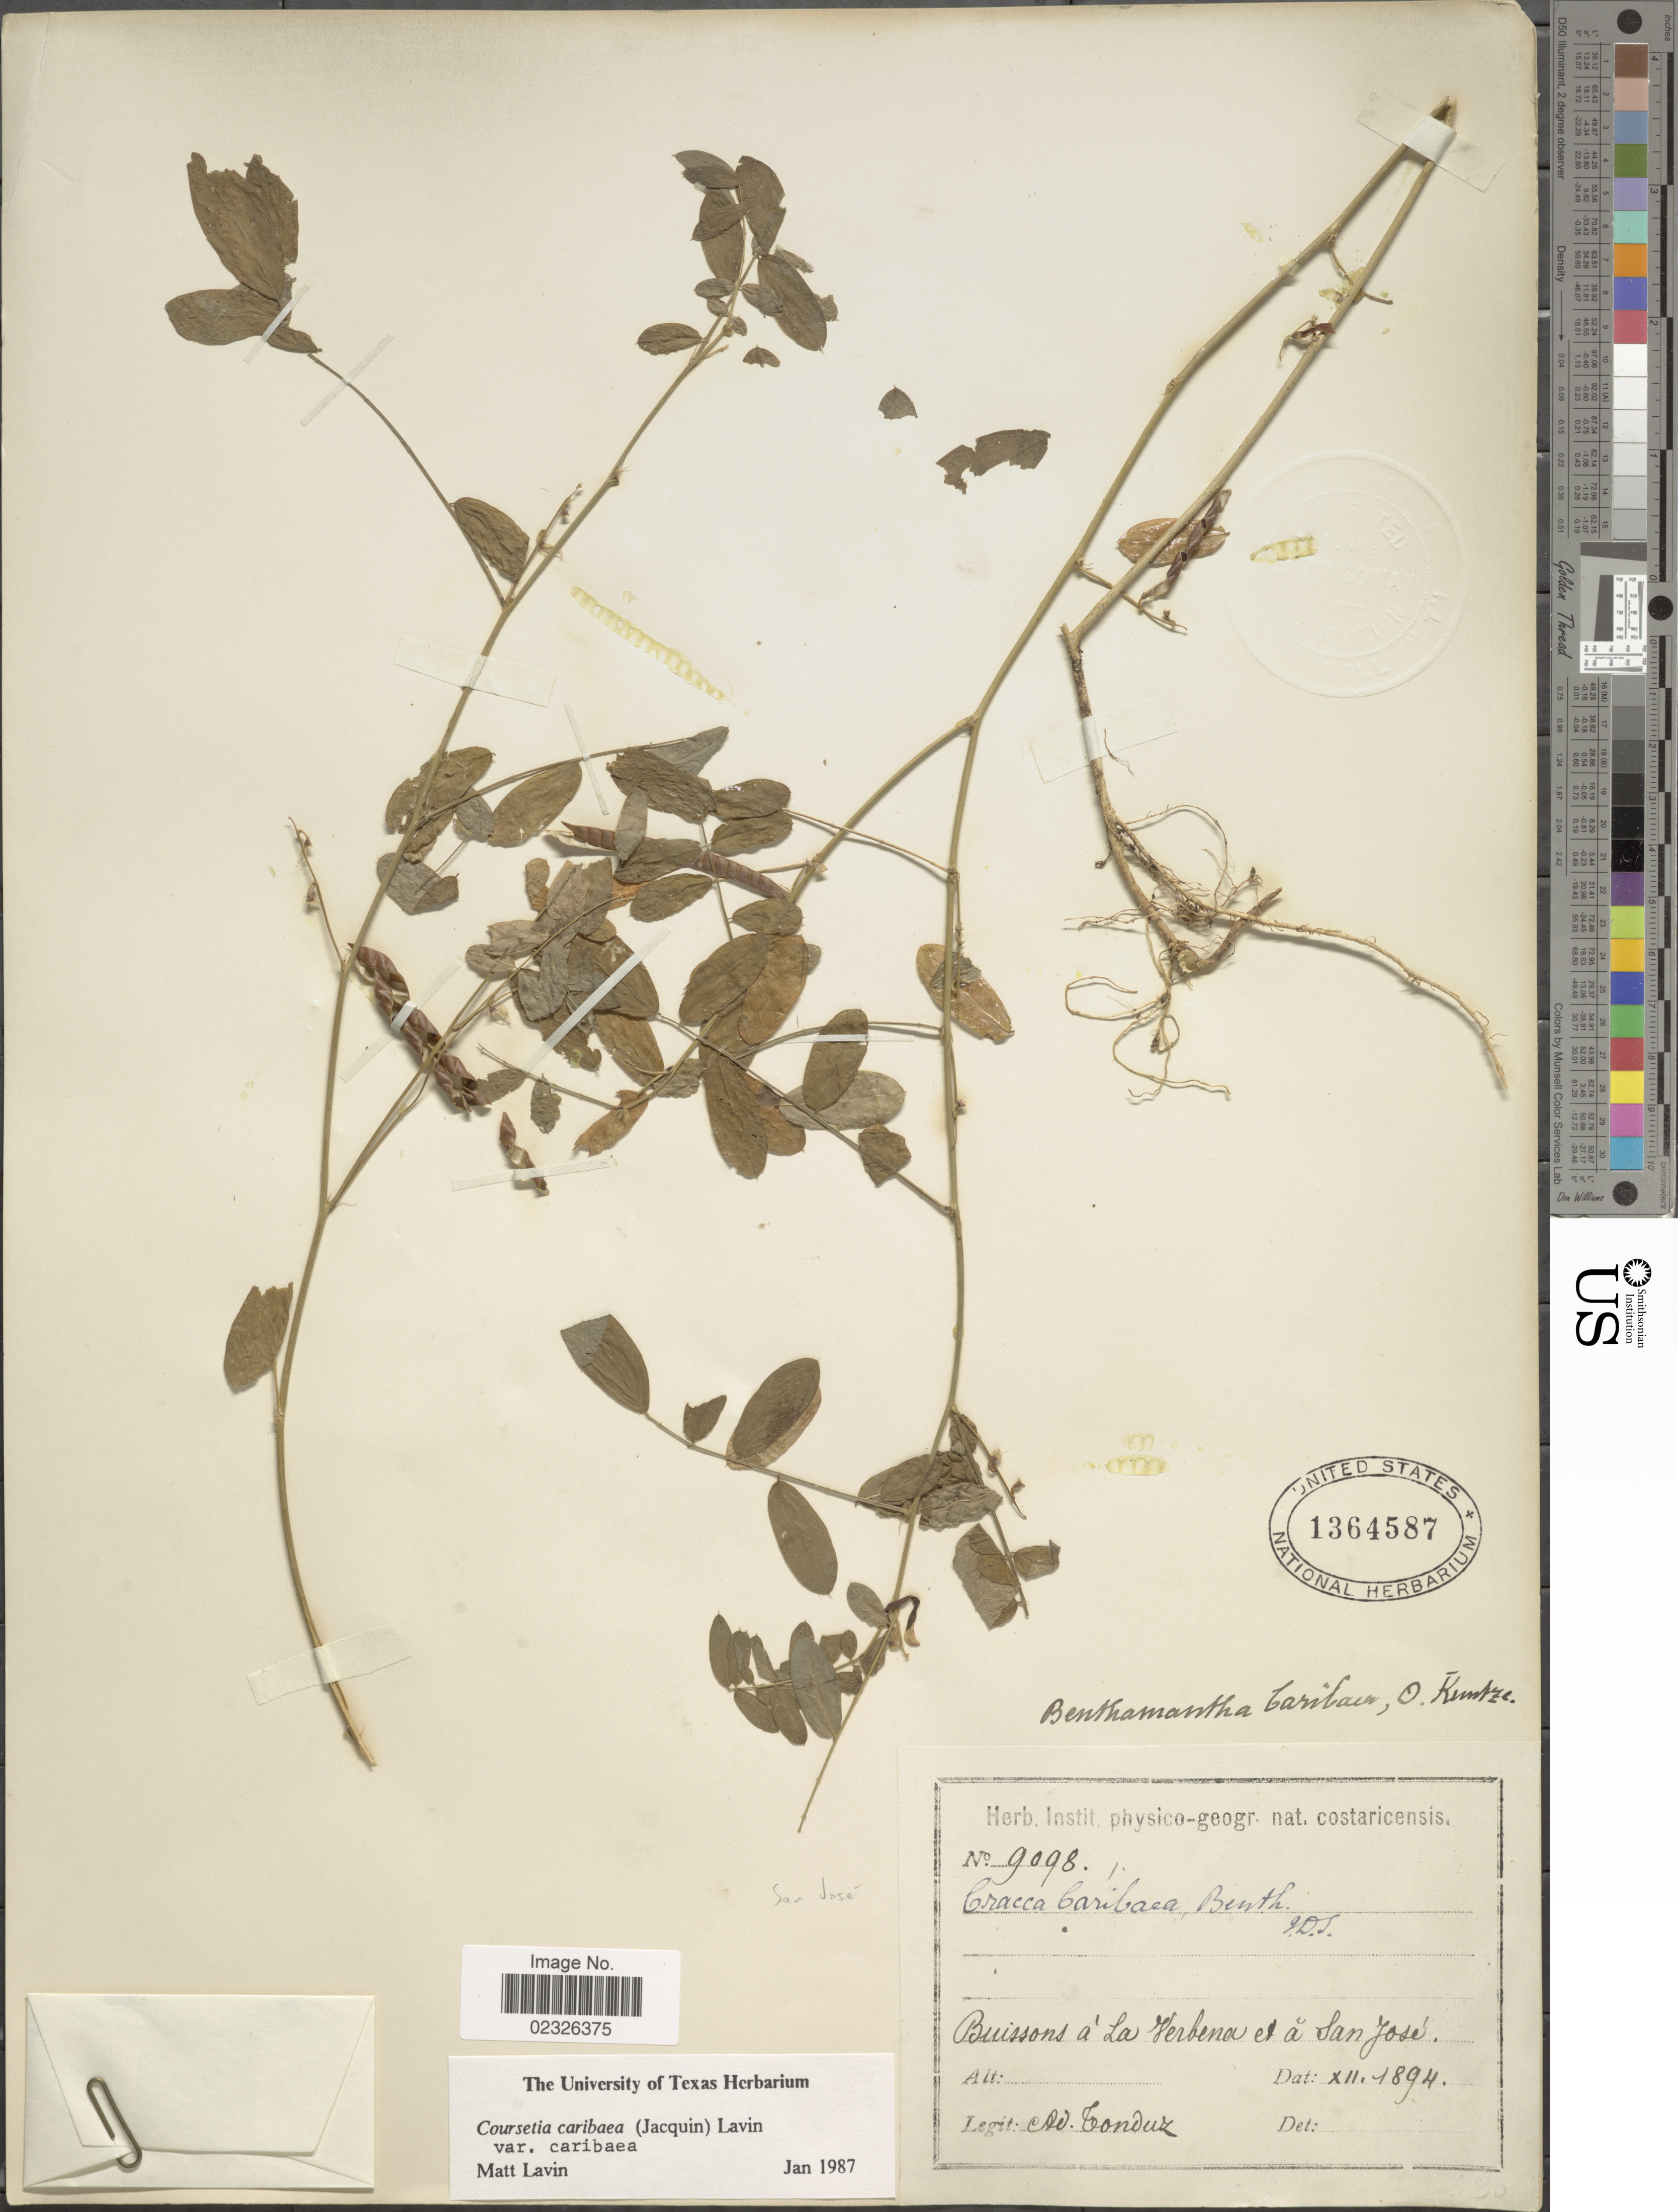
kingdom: Plantae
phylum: Tracheophyta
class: Magnoliopsida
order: Fabales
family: Fabaceae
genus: Coursetia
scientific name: Coursetia caribaea var. caribaea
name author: (Jacq.) Lavin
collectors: A. Tonduz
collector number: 9098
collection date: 1894-12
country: Costa Rica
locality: Buissons a La Verbena et a San Jose.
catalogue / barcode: US 1364587